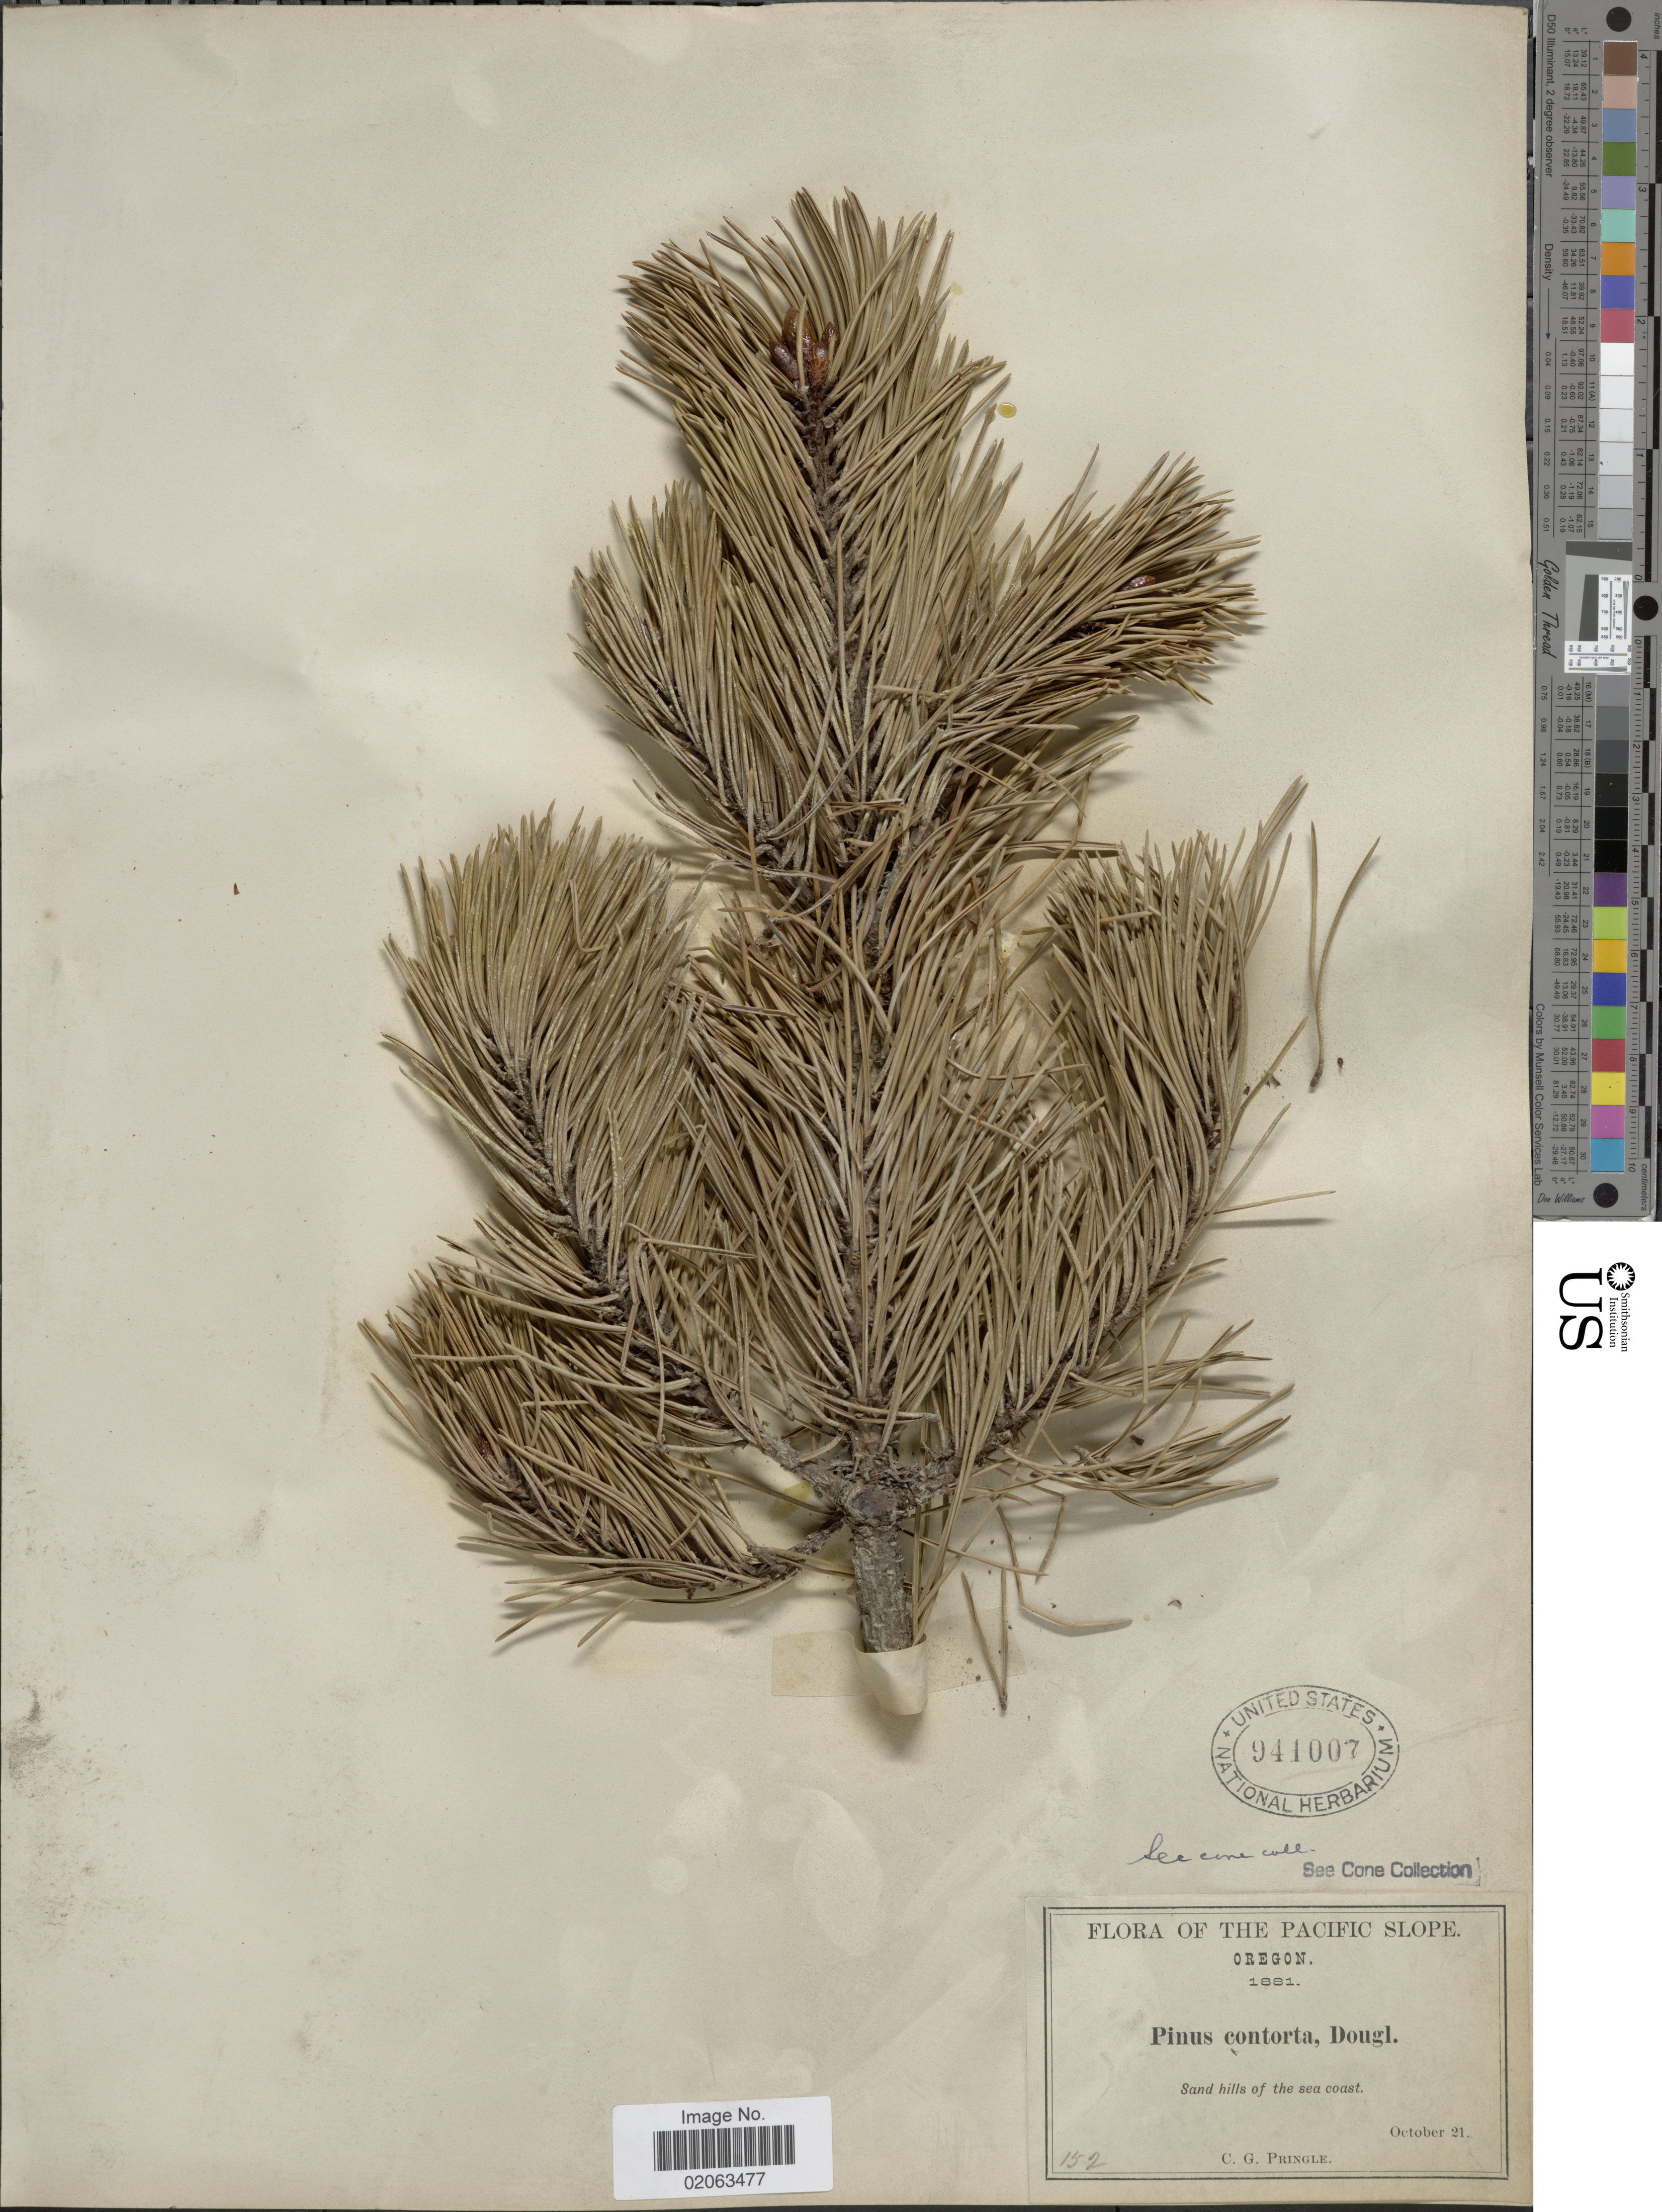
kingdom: Plantae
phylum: Tracheophyta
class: Pinopsida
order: Pinales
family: Pinaceae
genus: Pinus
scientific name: Pinus contorta var. contorta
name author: Douglas ex Loudon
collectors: C. G. Pringle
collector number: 152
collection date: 1881-10-21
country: United States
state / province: Oregon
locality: Oregon, Sand hills of the sea coast. Pacific Slope.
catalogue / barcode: US 941007